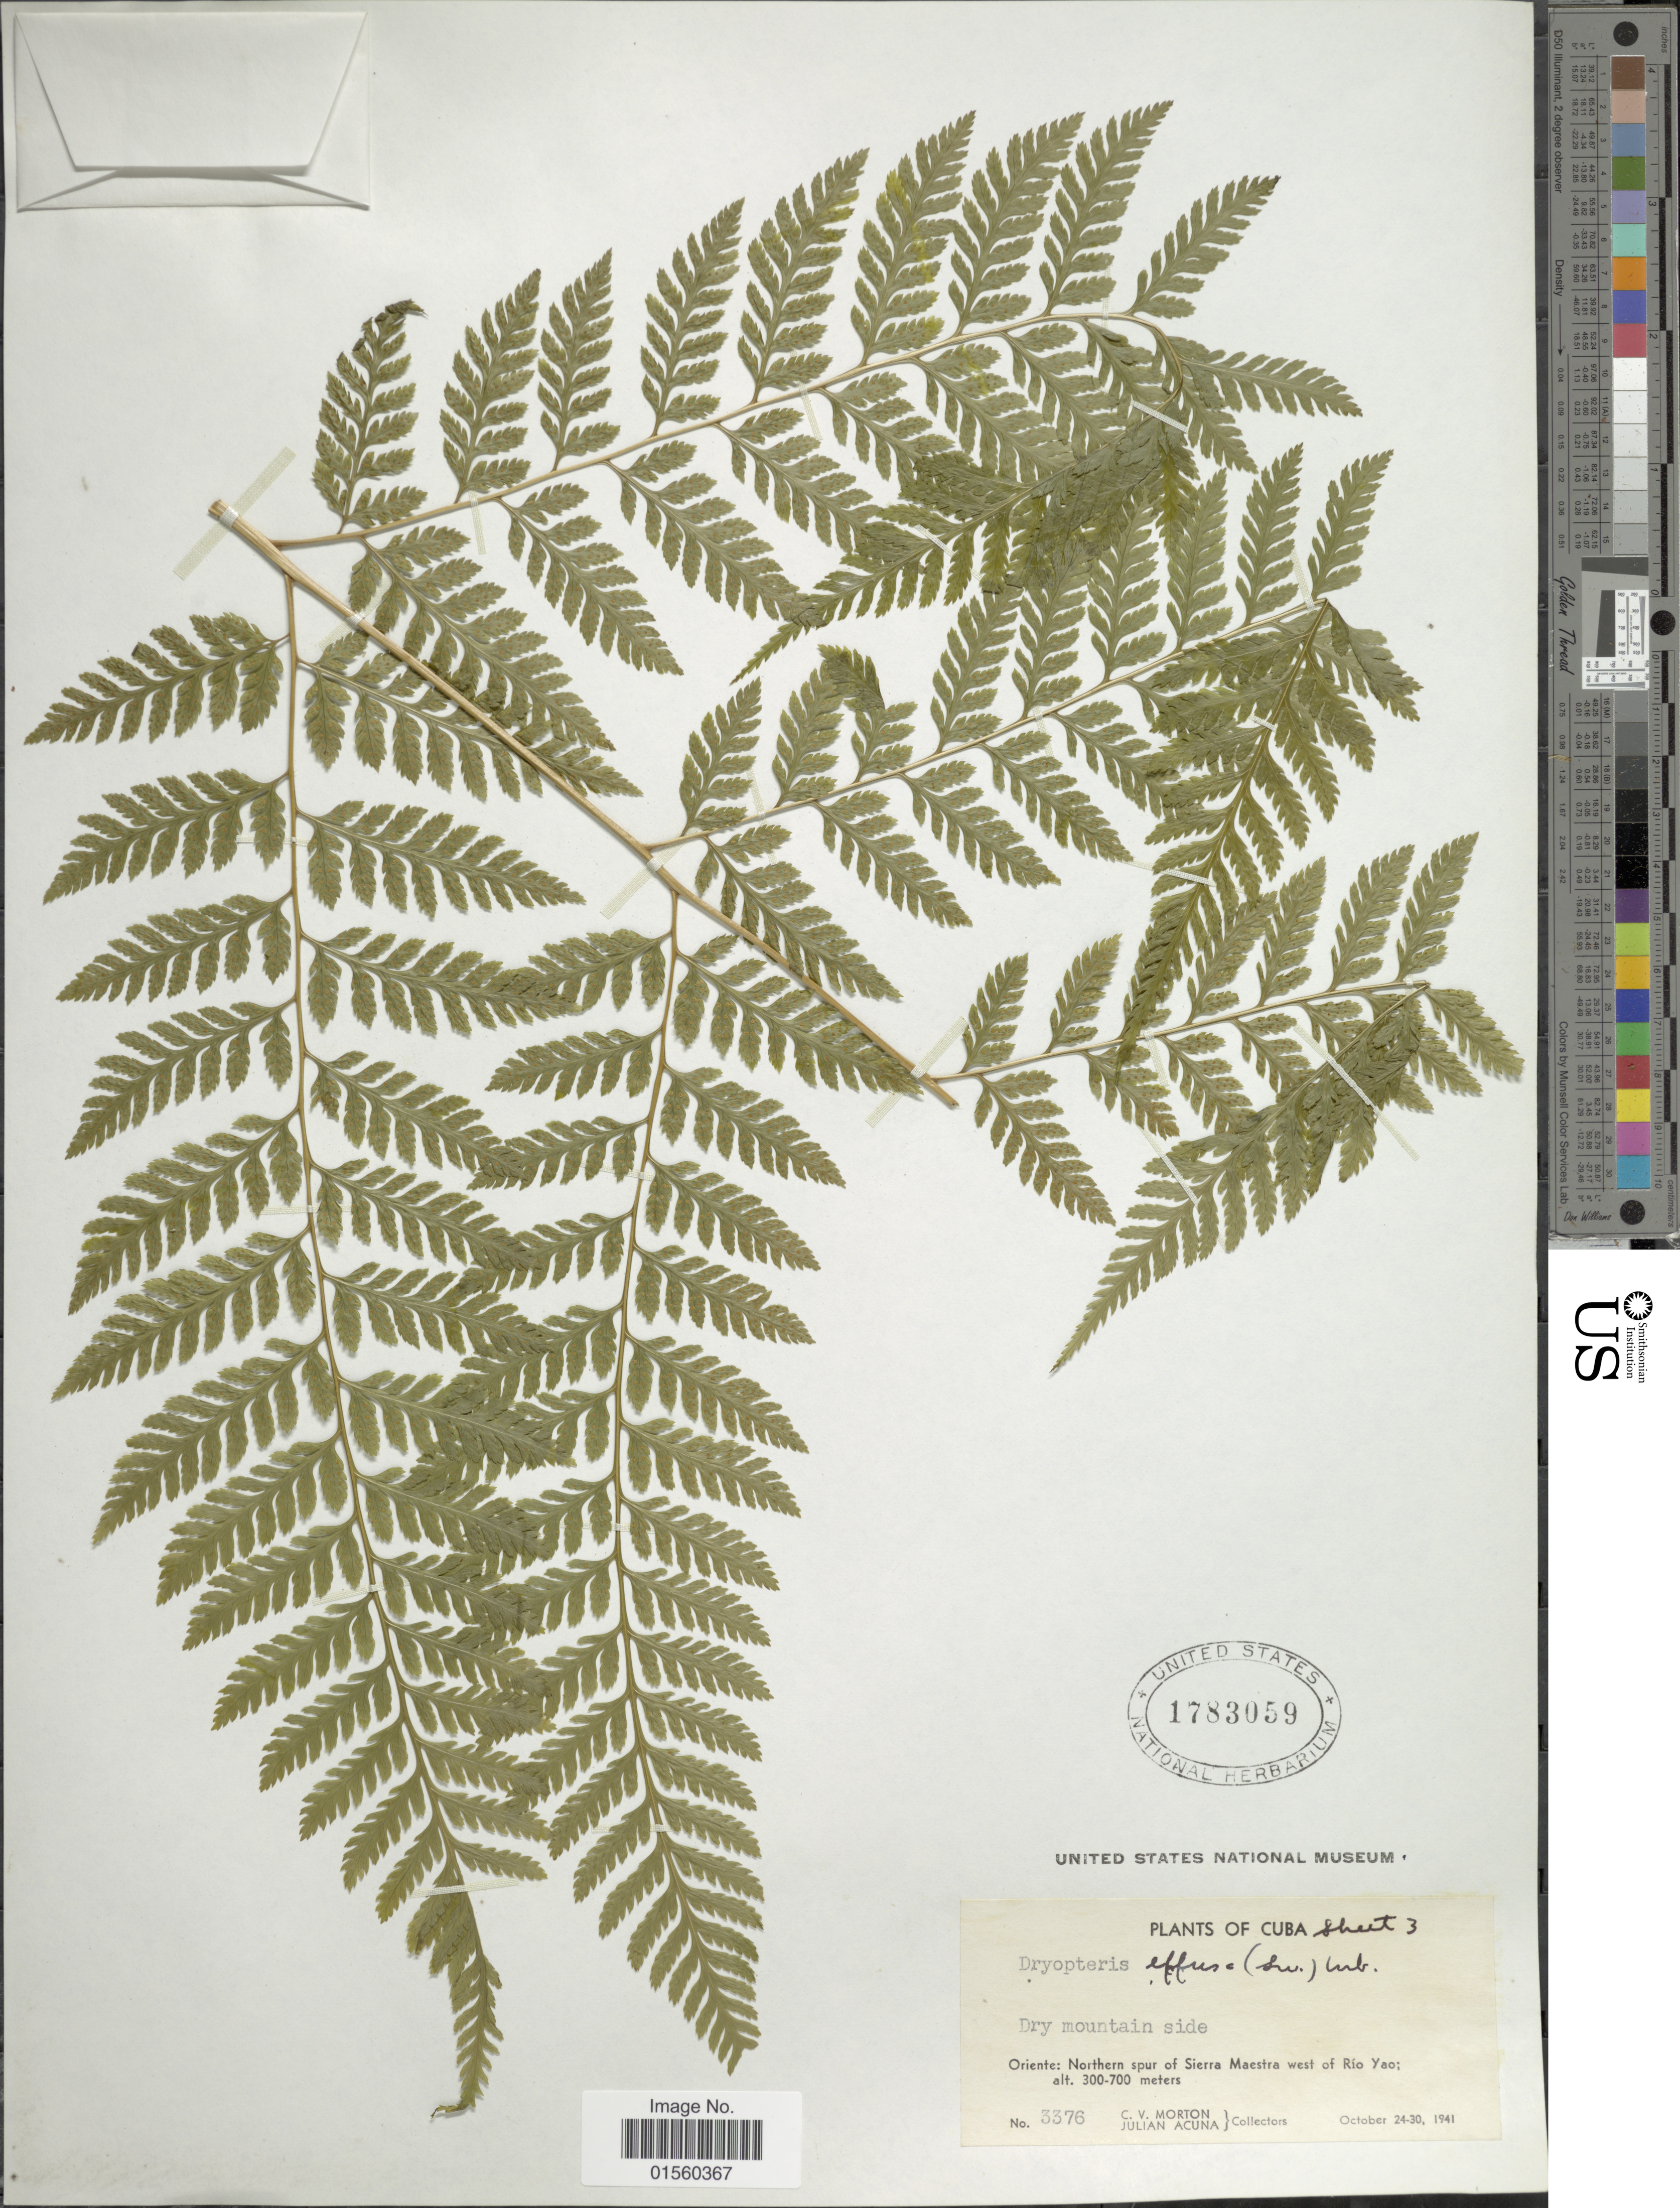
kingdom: Plantae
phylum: Tracheophyta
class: Polypodiopsida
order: Polypodiales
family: Dryopteridaceae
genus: Parapolystichum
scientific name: Parapolystichum confine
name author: (Maxon ex C. Chr.) Labiak et al.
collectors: C. V. Morton & J. B. Acuña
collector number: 3376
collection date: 1941-10-24/1941-10-30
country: Cuba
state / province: Oriente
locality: Oriente: Northern spur of Sierra Maestra west of Rio Yao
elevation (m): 300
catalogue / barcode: US 1783059